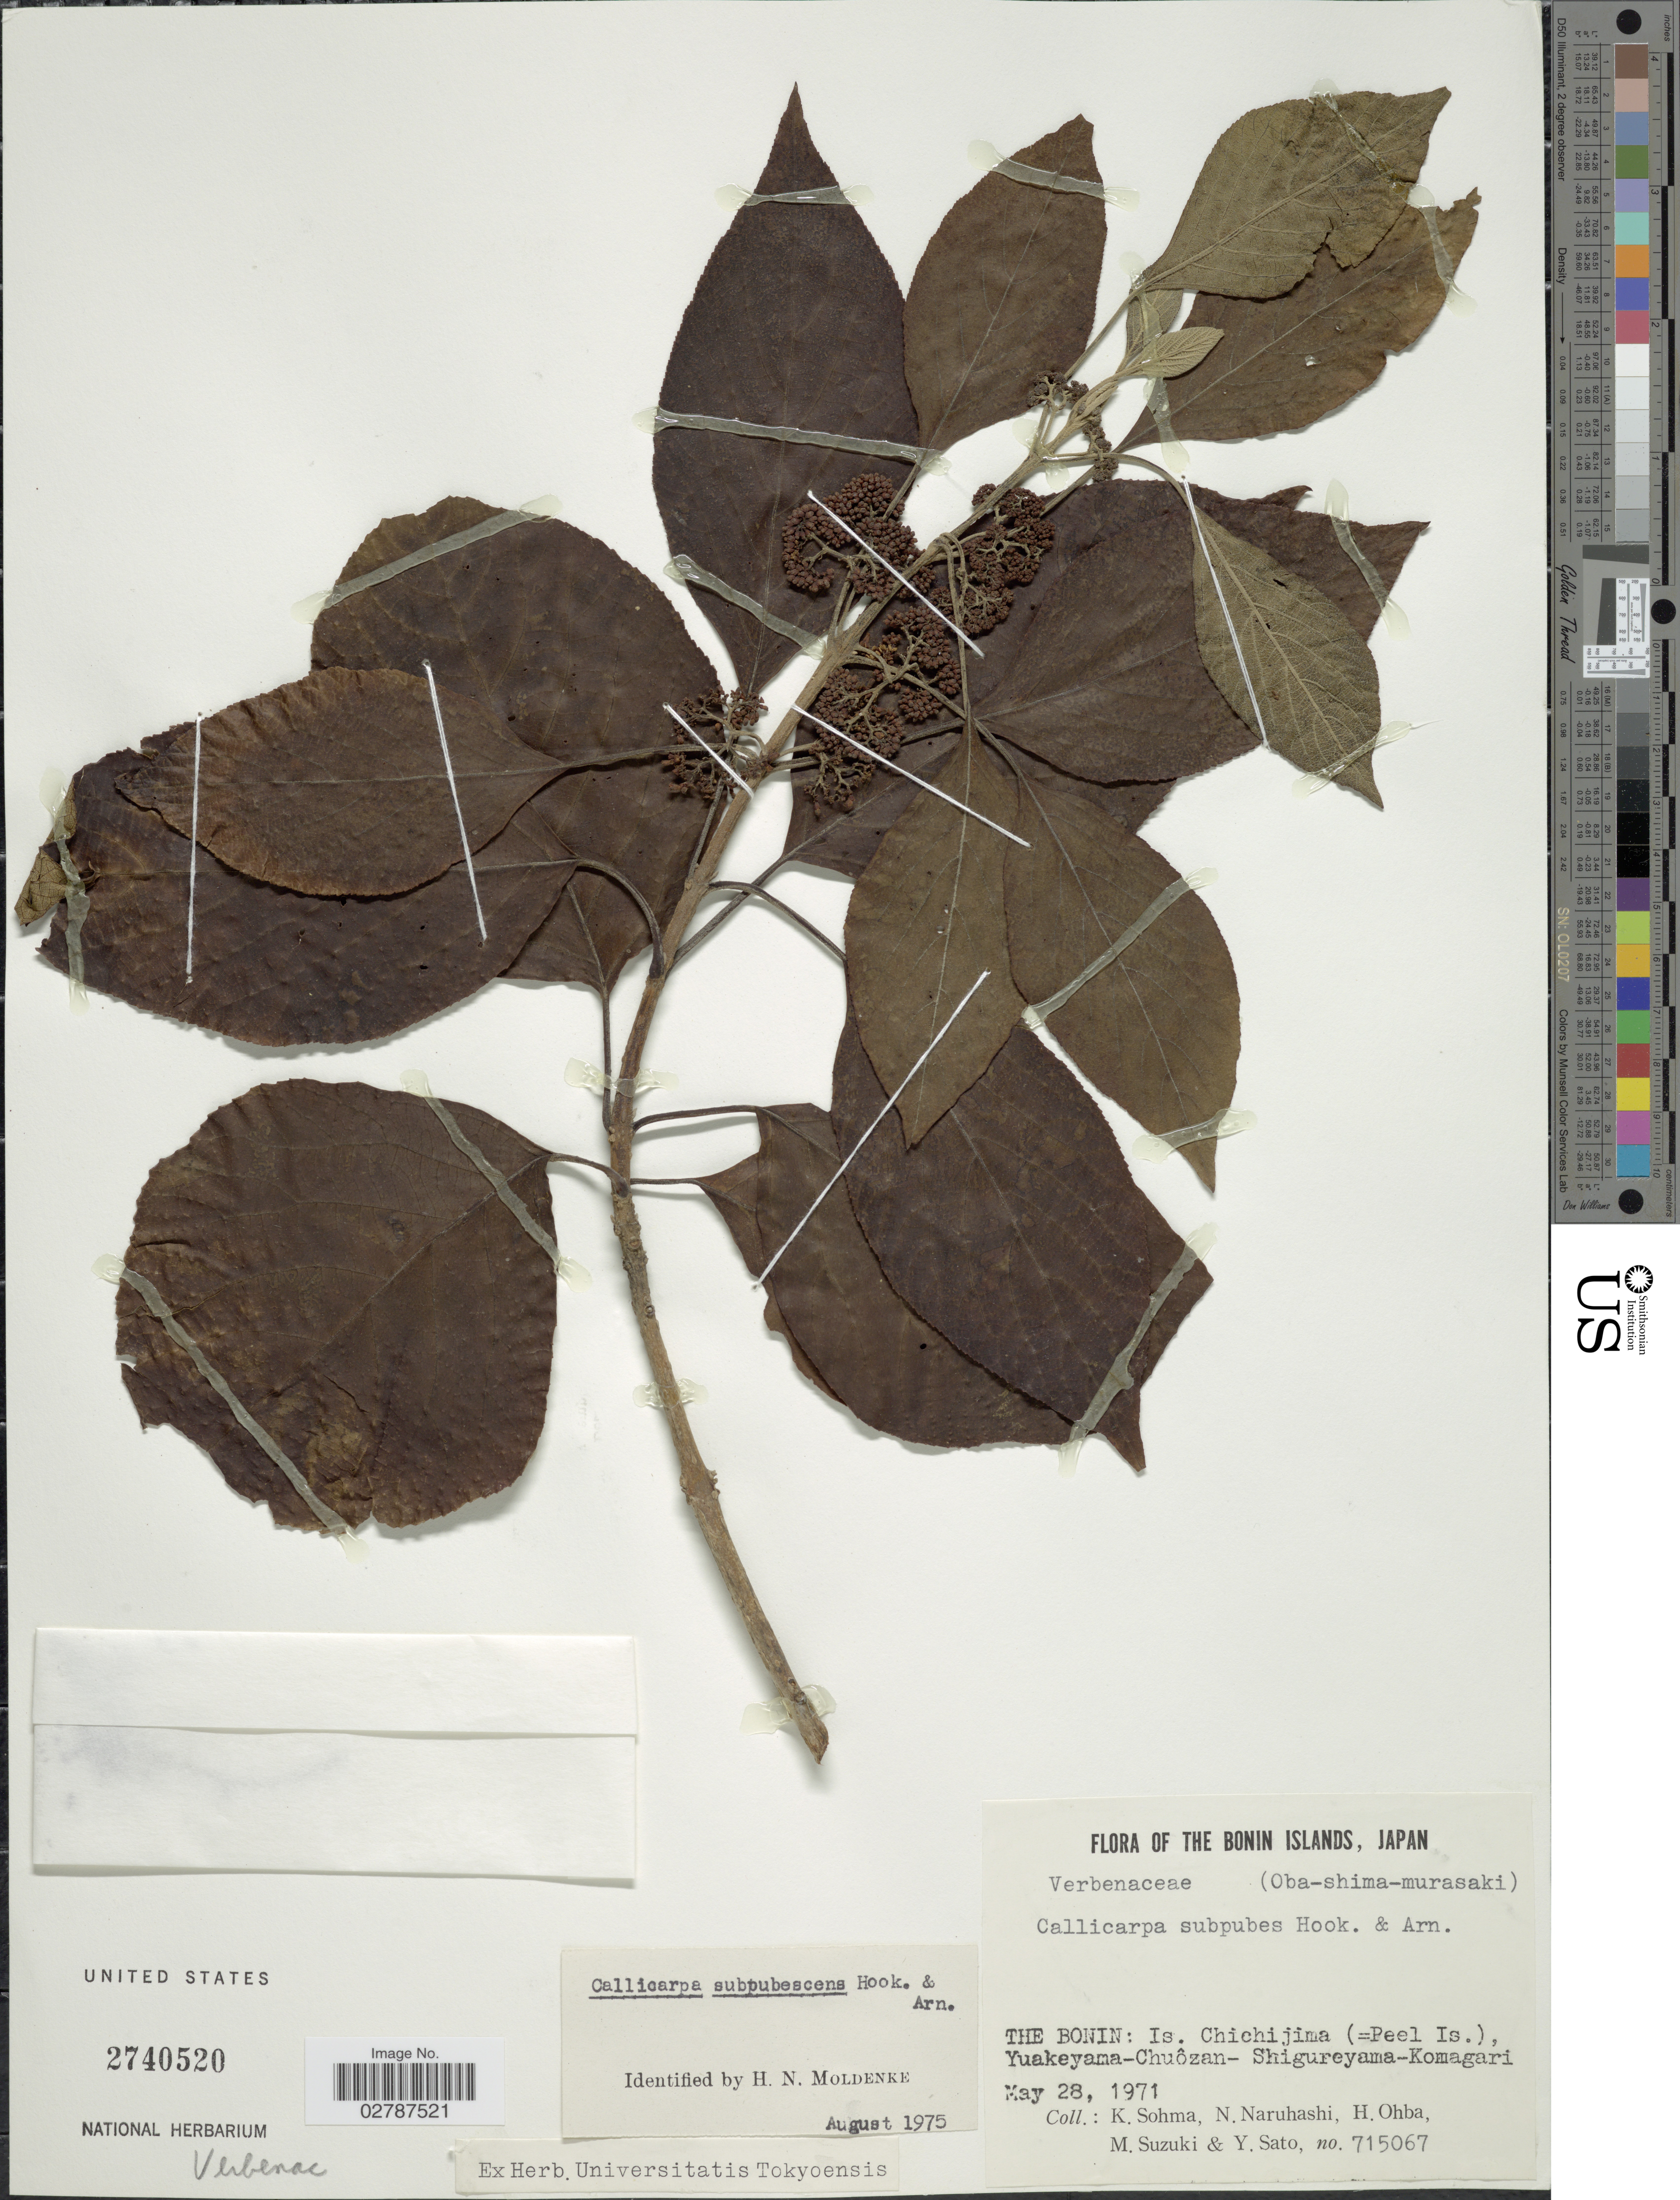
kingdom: Plantae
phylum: Tracheophyta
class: Magnoliopsida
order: Lamiales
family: Lamiaceae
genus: Callicarpa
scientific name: Callicarpa subpubescens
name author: Hook. & Arn.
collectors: K. Sohma, N. Naruhashi, H. Ohba, M. Suzuki & Y. Sato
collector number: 715067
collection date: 1971-05-28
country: Japan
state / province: Tokyo, Federal City of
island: Bonin Islands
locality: The Bonin: is. Chichijima (=Peel Is.) Yuakeyama-Chuôzan-Shigureyama-Komagari.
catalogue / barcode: US 2740520